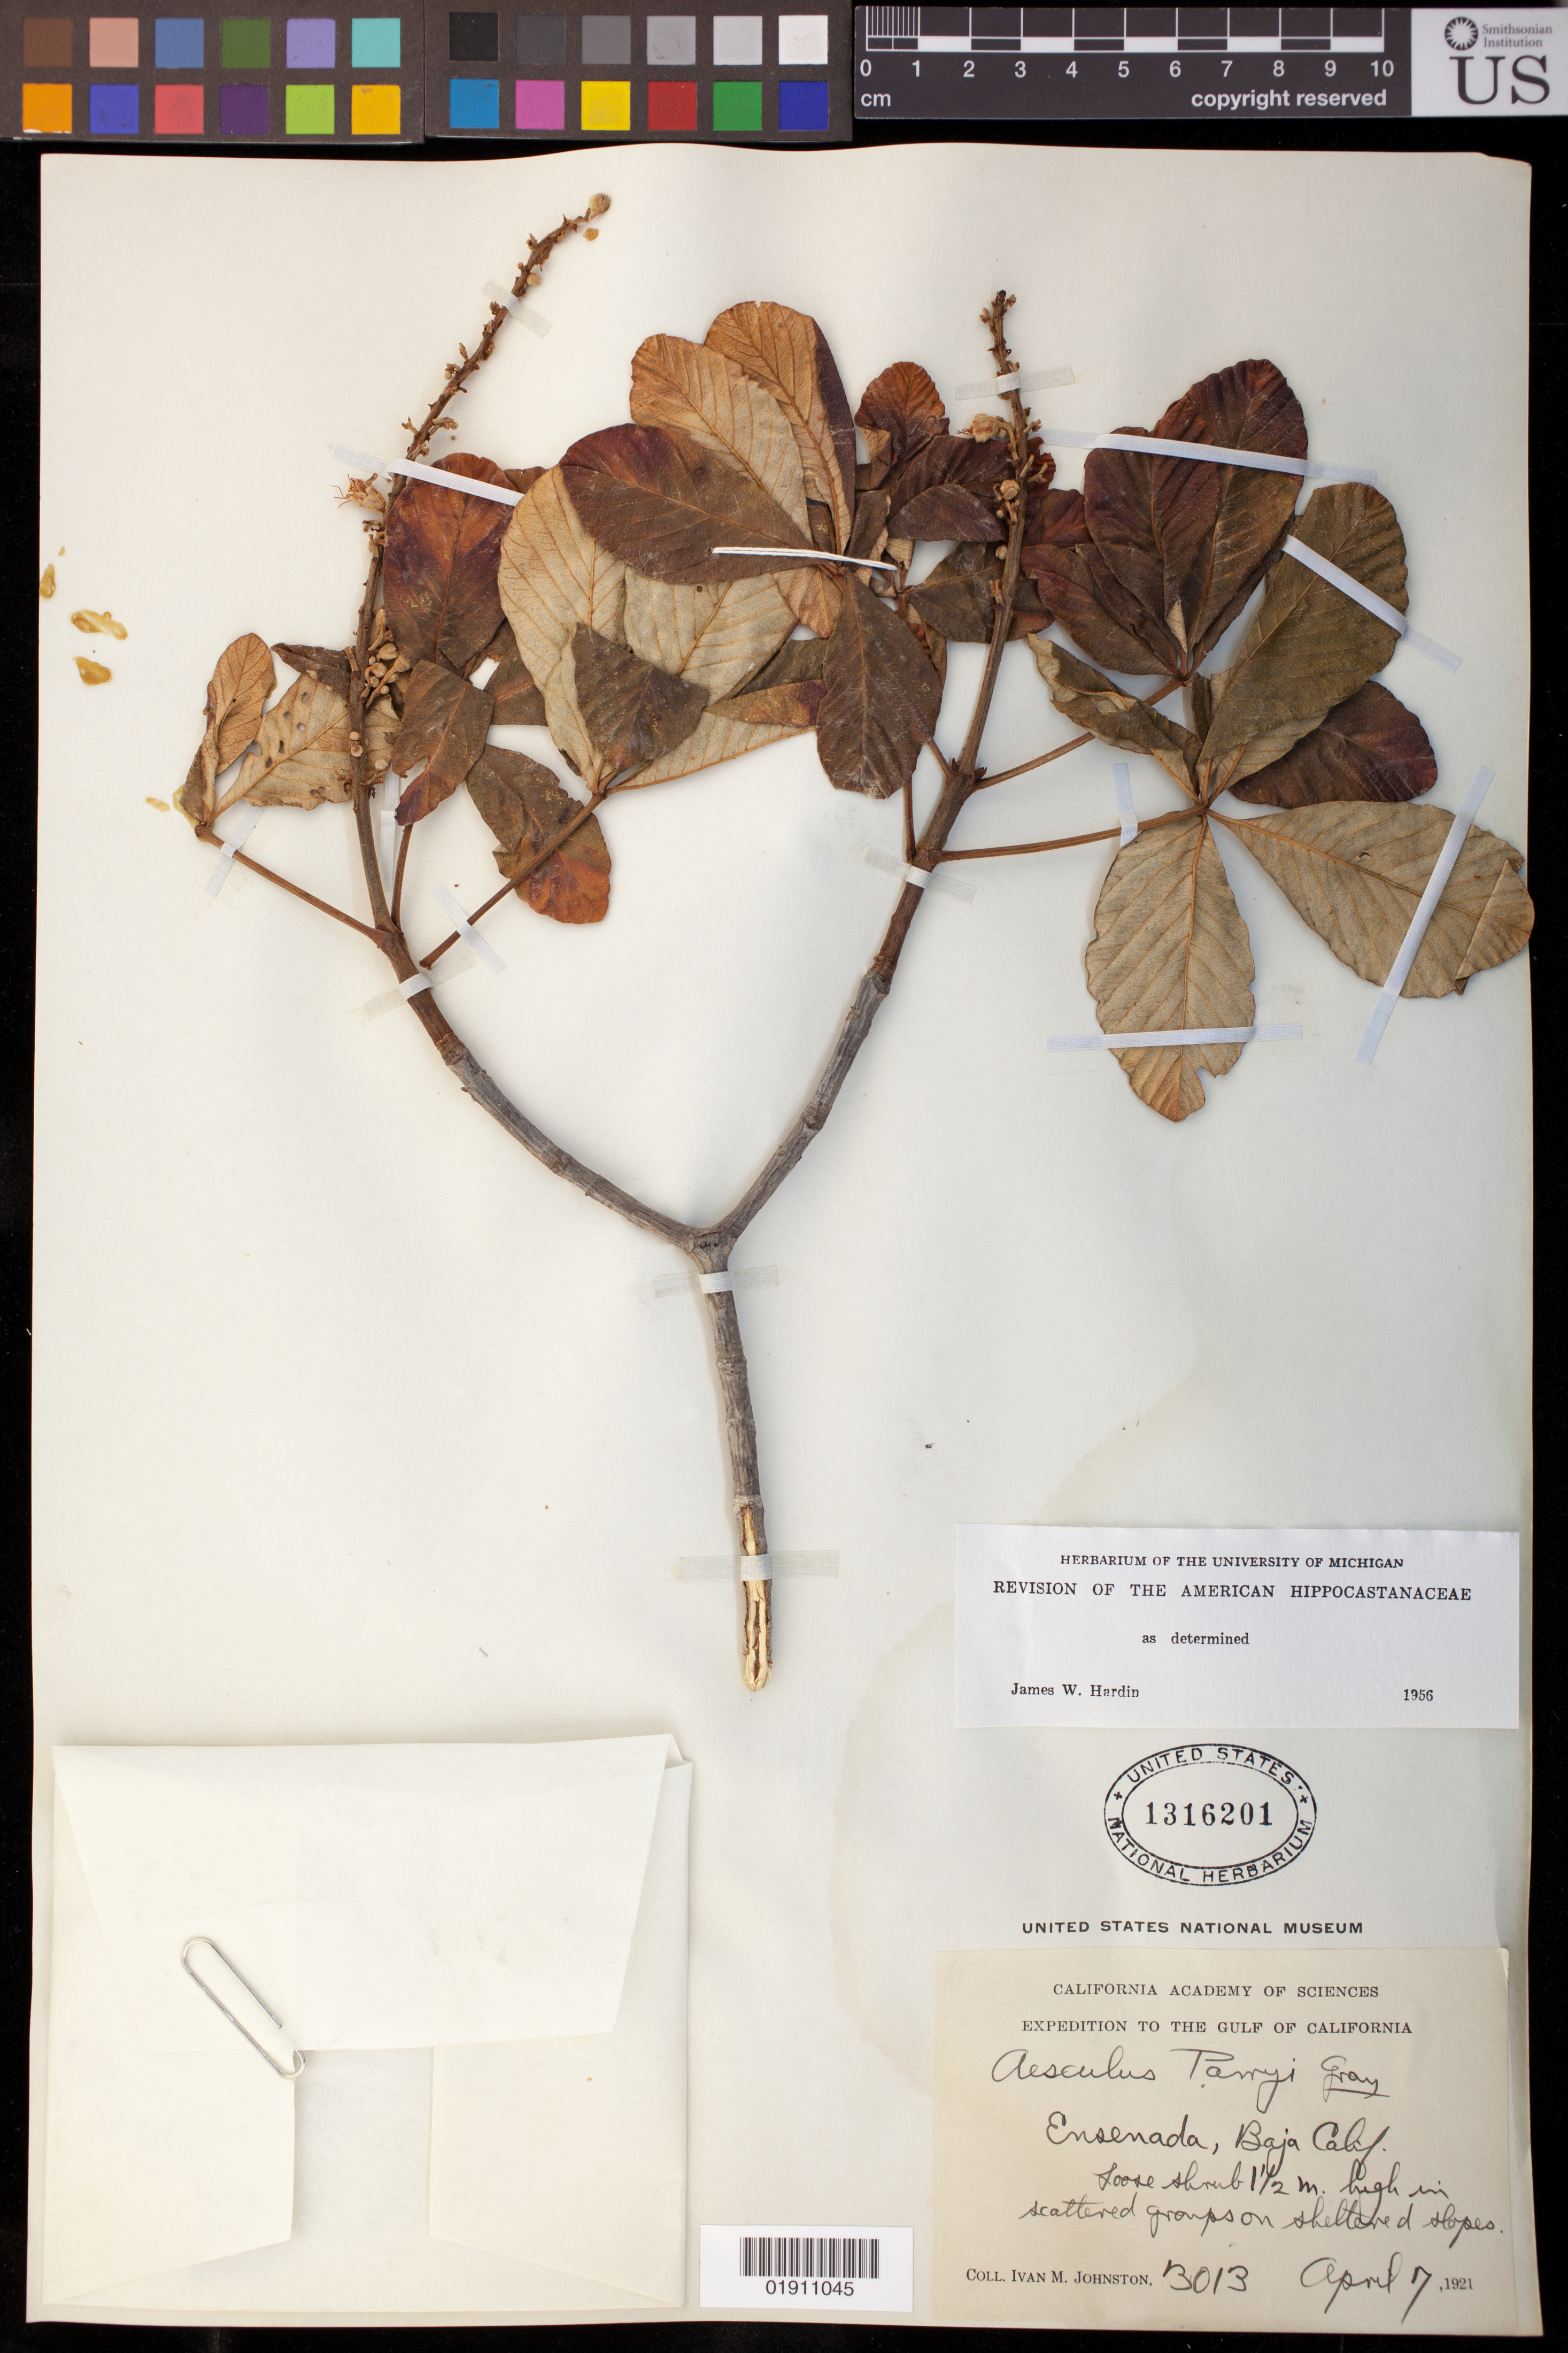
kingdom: Plantae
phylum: Tracheophyta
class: Magnoliopsida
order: Sapindales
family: Sapindaceae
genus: Aesculus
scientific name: Aesculus parryi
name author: A. Gray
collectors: I.M. Johnston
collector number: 3013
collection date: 1921-04-07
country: Mexico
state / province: Baja California Norte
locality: Ensenada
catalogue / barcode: US 1316201